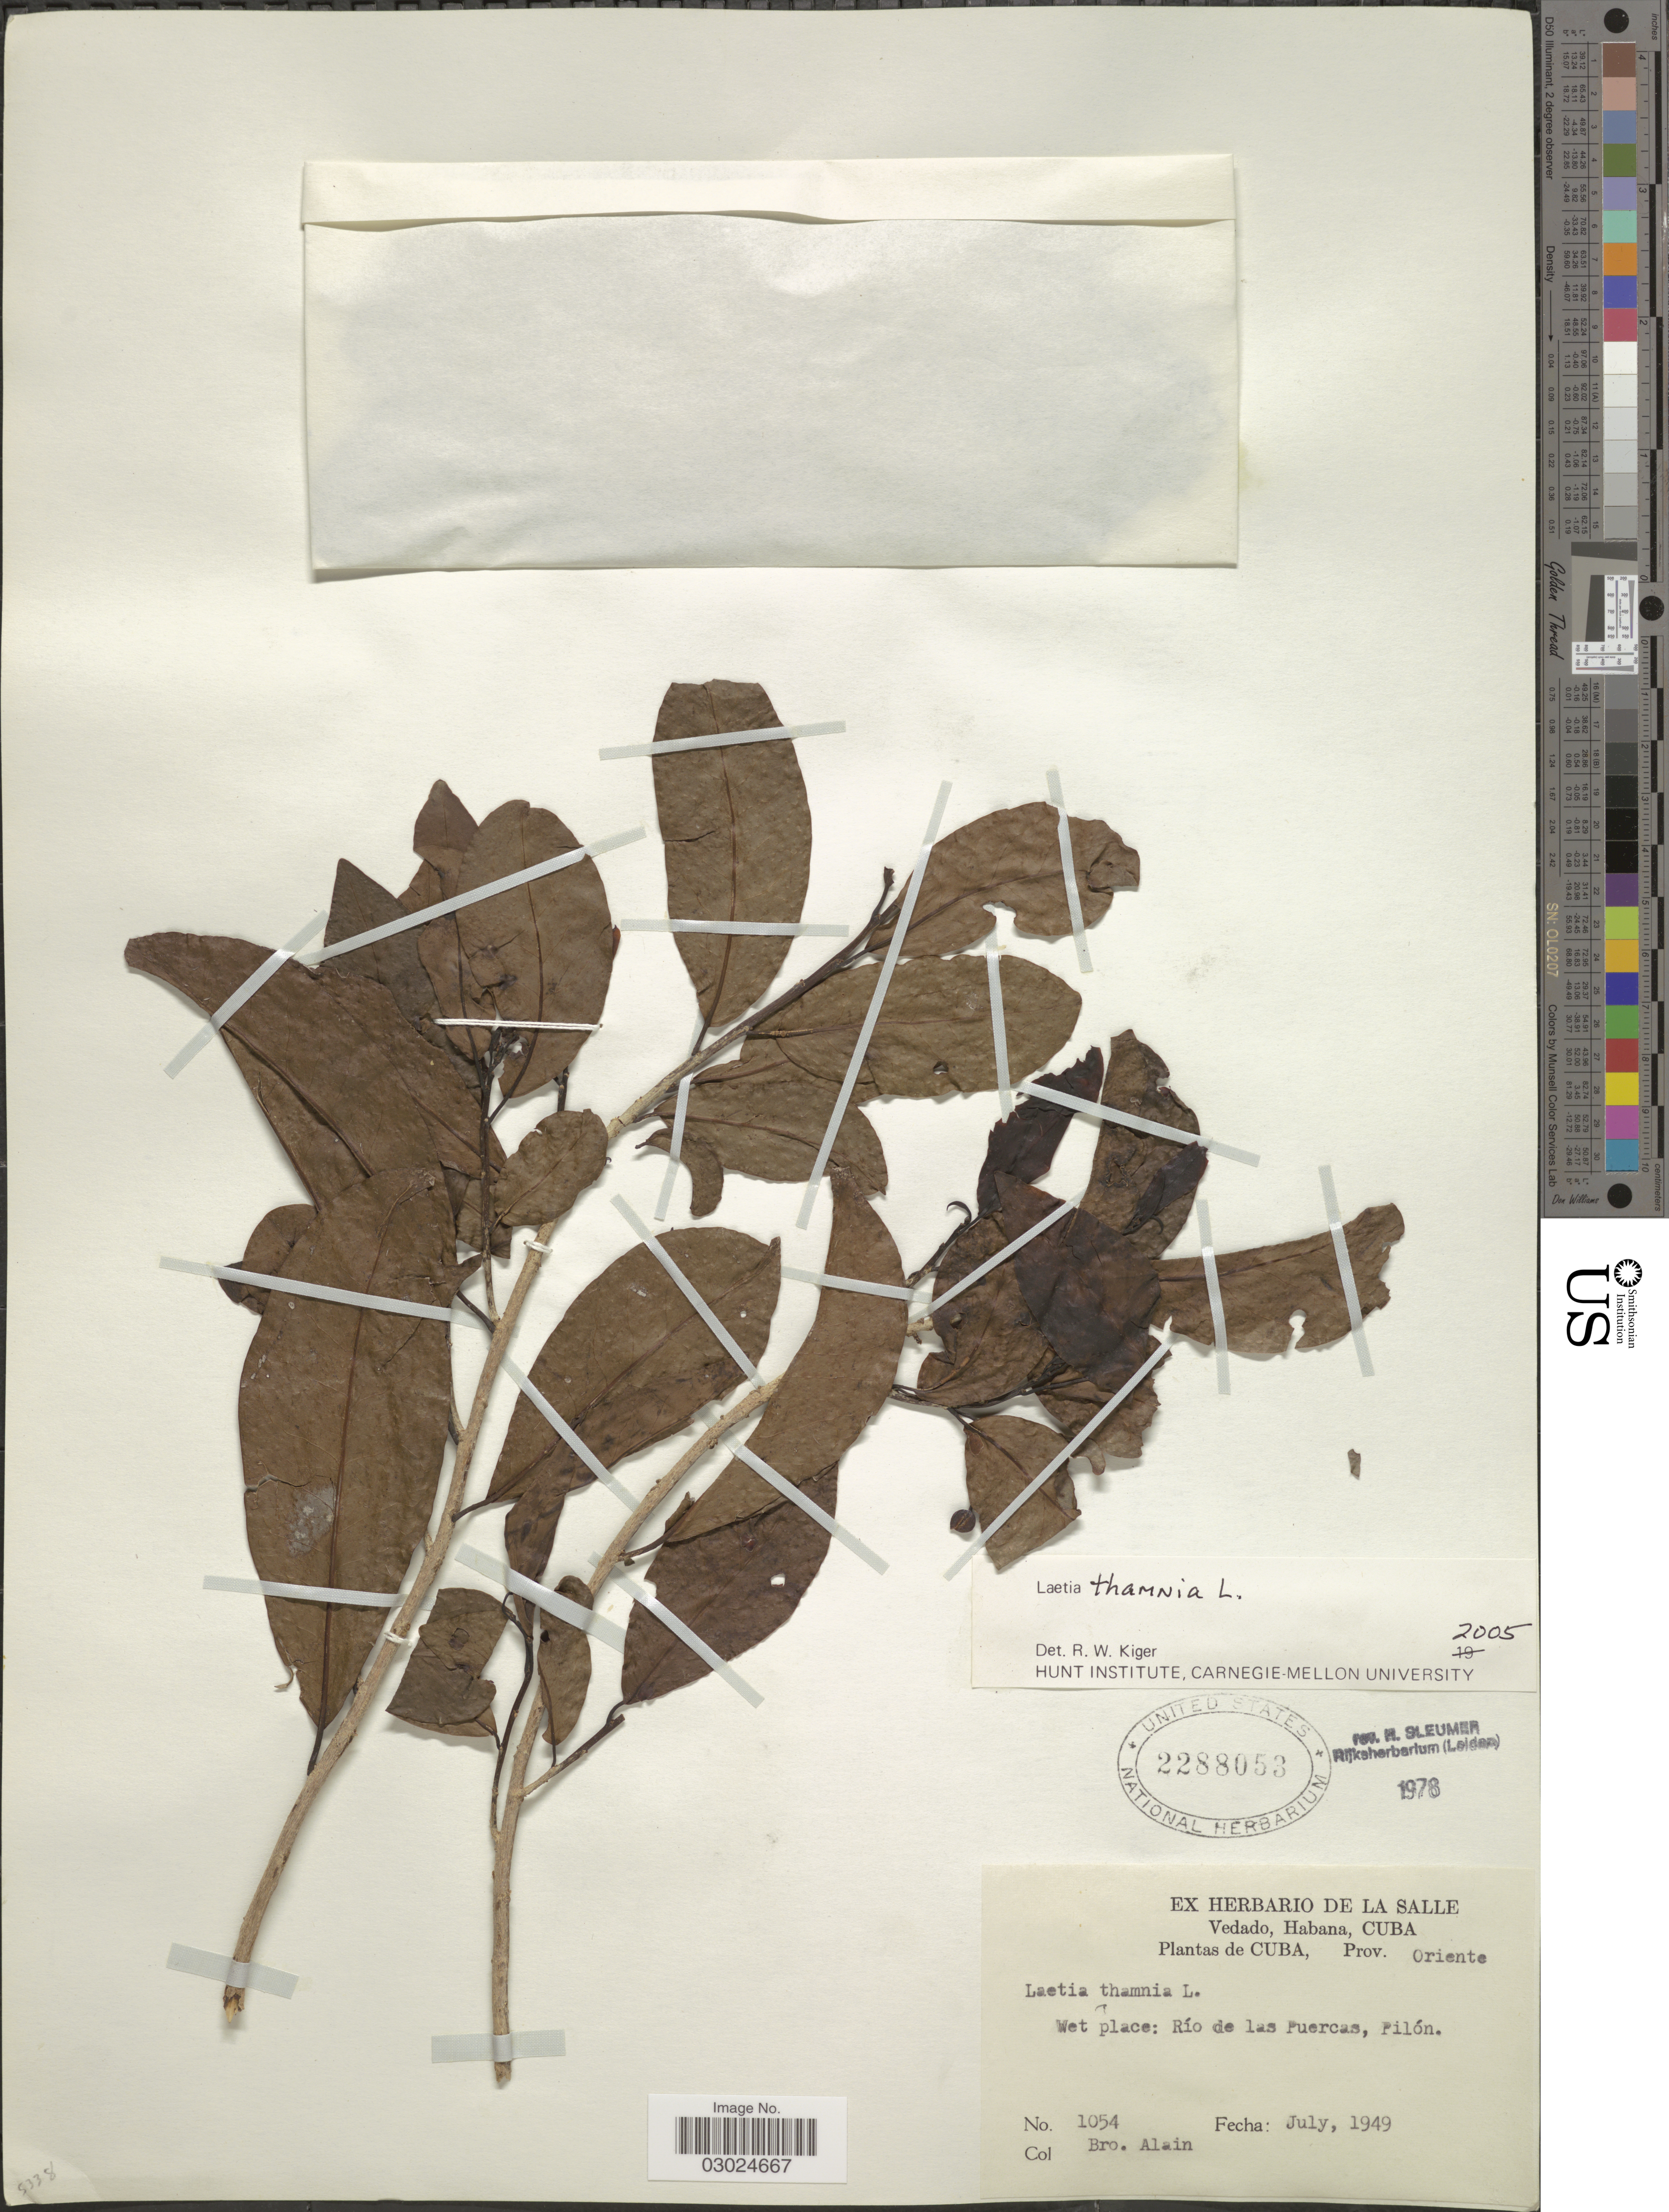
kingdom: Plantae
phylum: Tracheophyta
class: Magnoliopsida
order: Malpighiales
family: Salicaceae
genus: Laetia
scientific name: Laetia thamnia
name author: L.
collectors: A. H. Liogier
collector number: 1054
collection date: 1949-07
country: Cuba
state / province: Oriente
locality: Río de las Puercas, Pilón.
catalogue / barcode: US 2288053